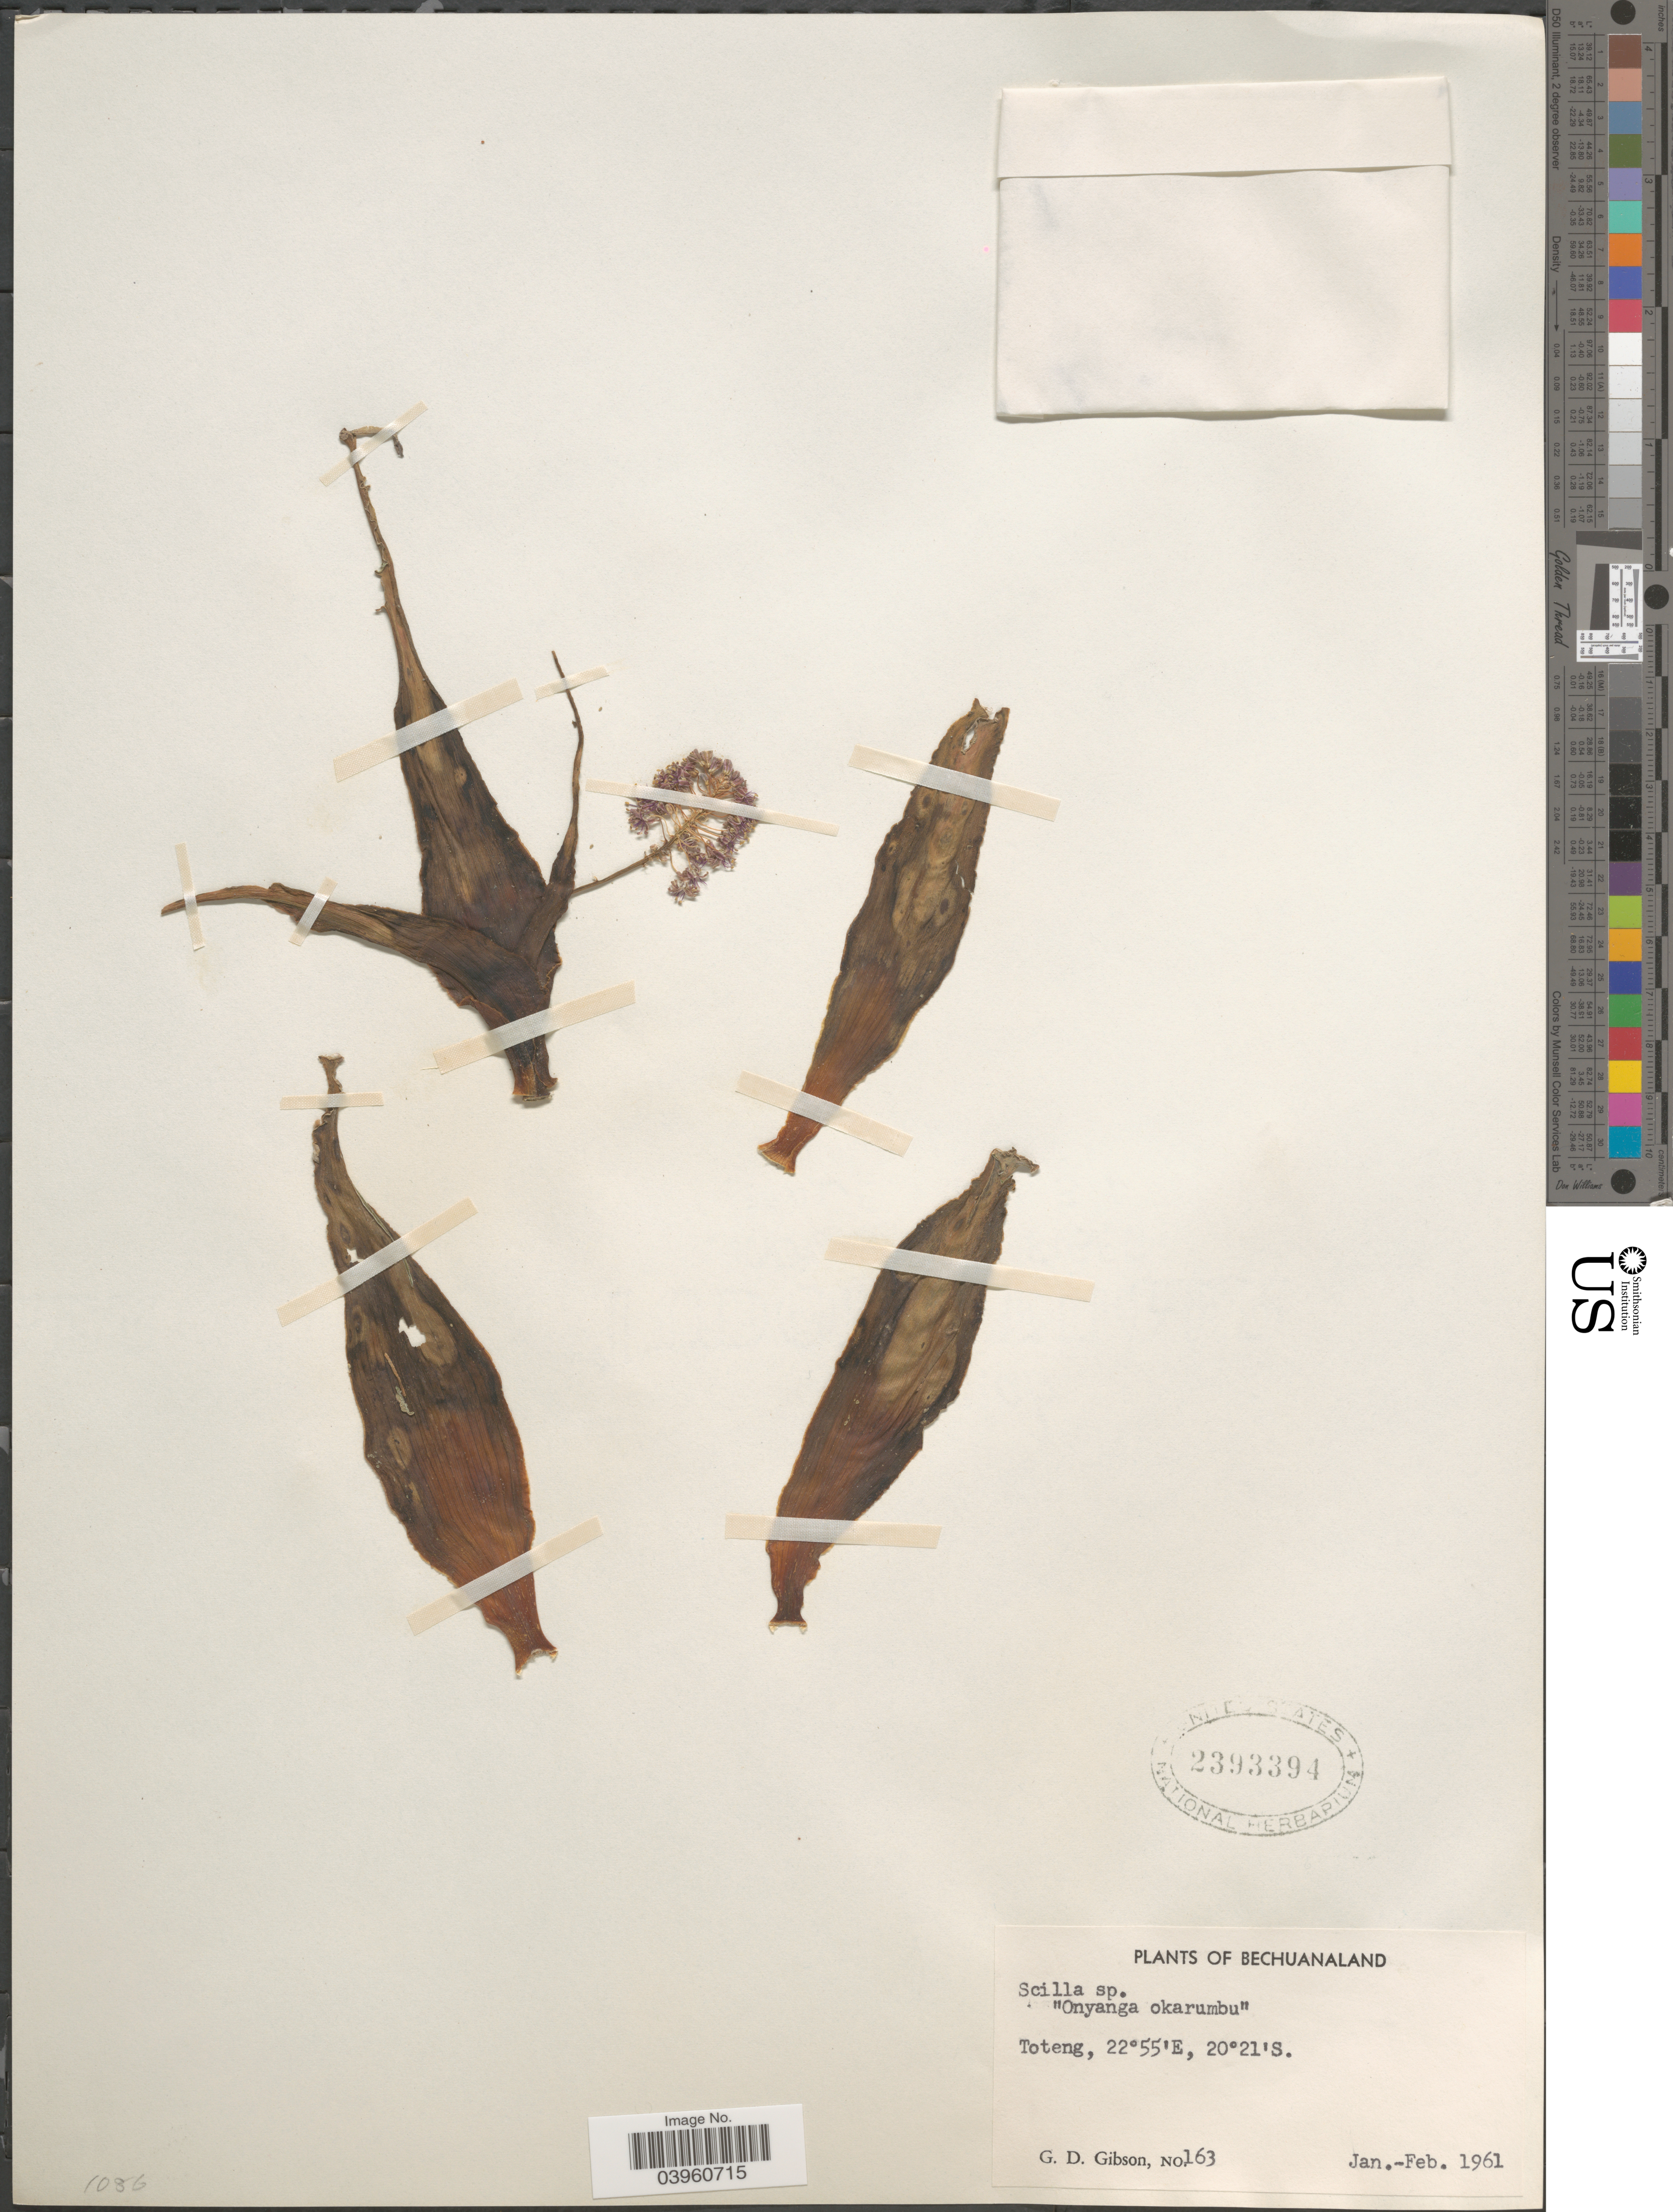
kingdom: Plantae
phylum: Tracheophyta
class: Liliopsida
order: Asparagales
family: Asparagaceae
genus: Scilla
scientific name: Scilla sp.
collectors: G. D. Gibson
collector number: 163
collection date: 1961-01/1961-02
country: Botswana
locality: Bechuanaland. Toteng.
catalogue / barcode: US 2393394